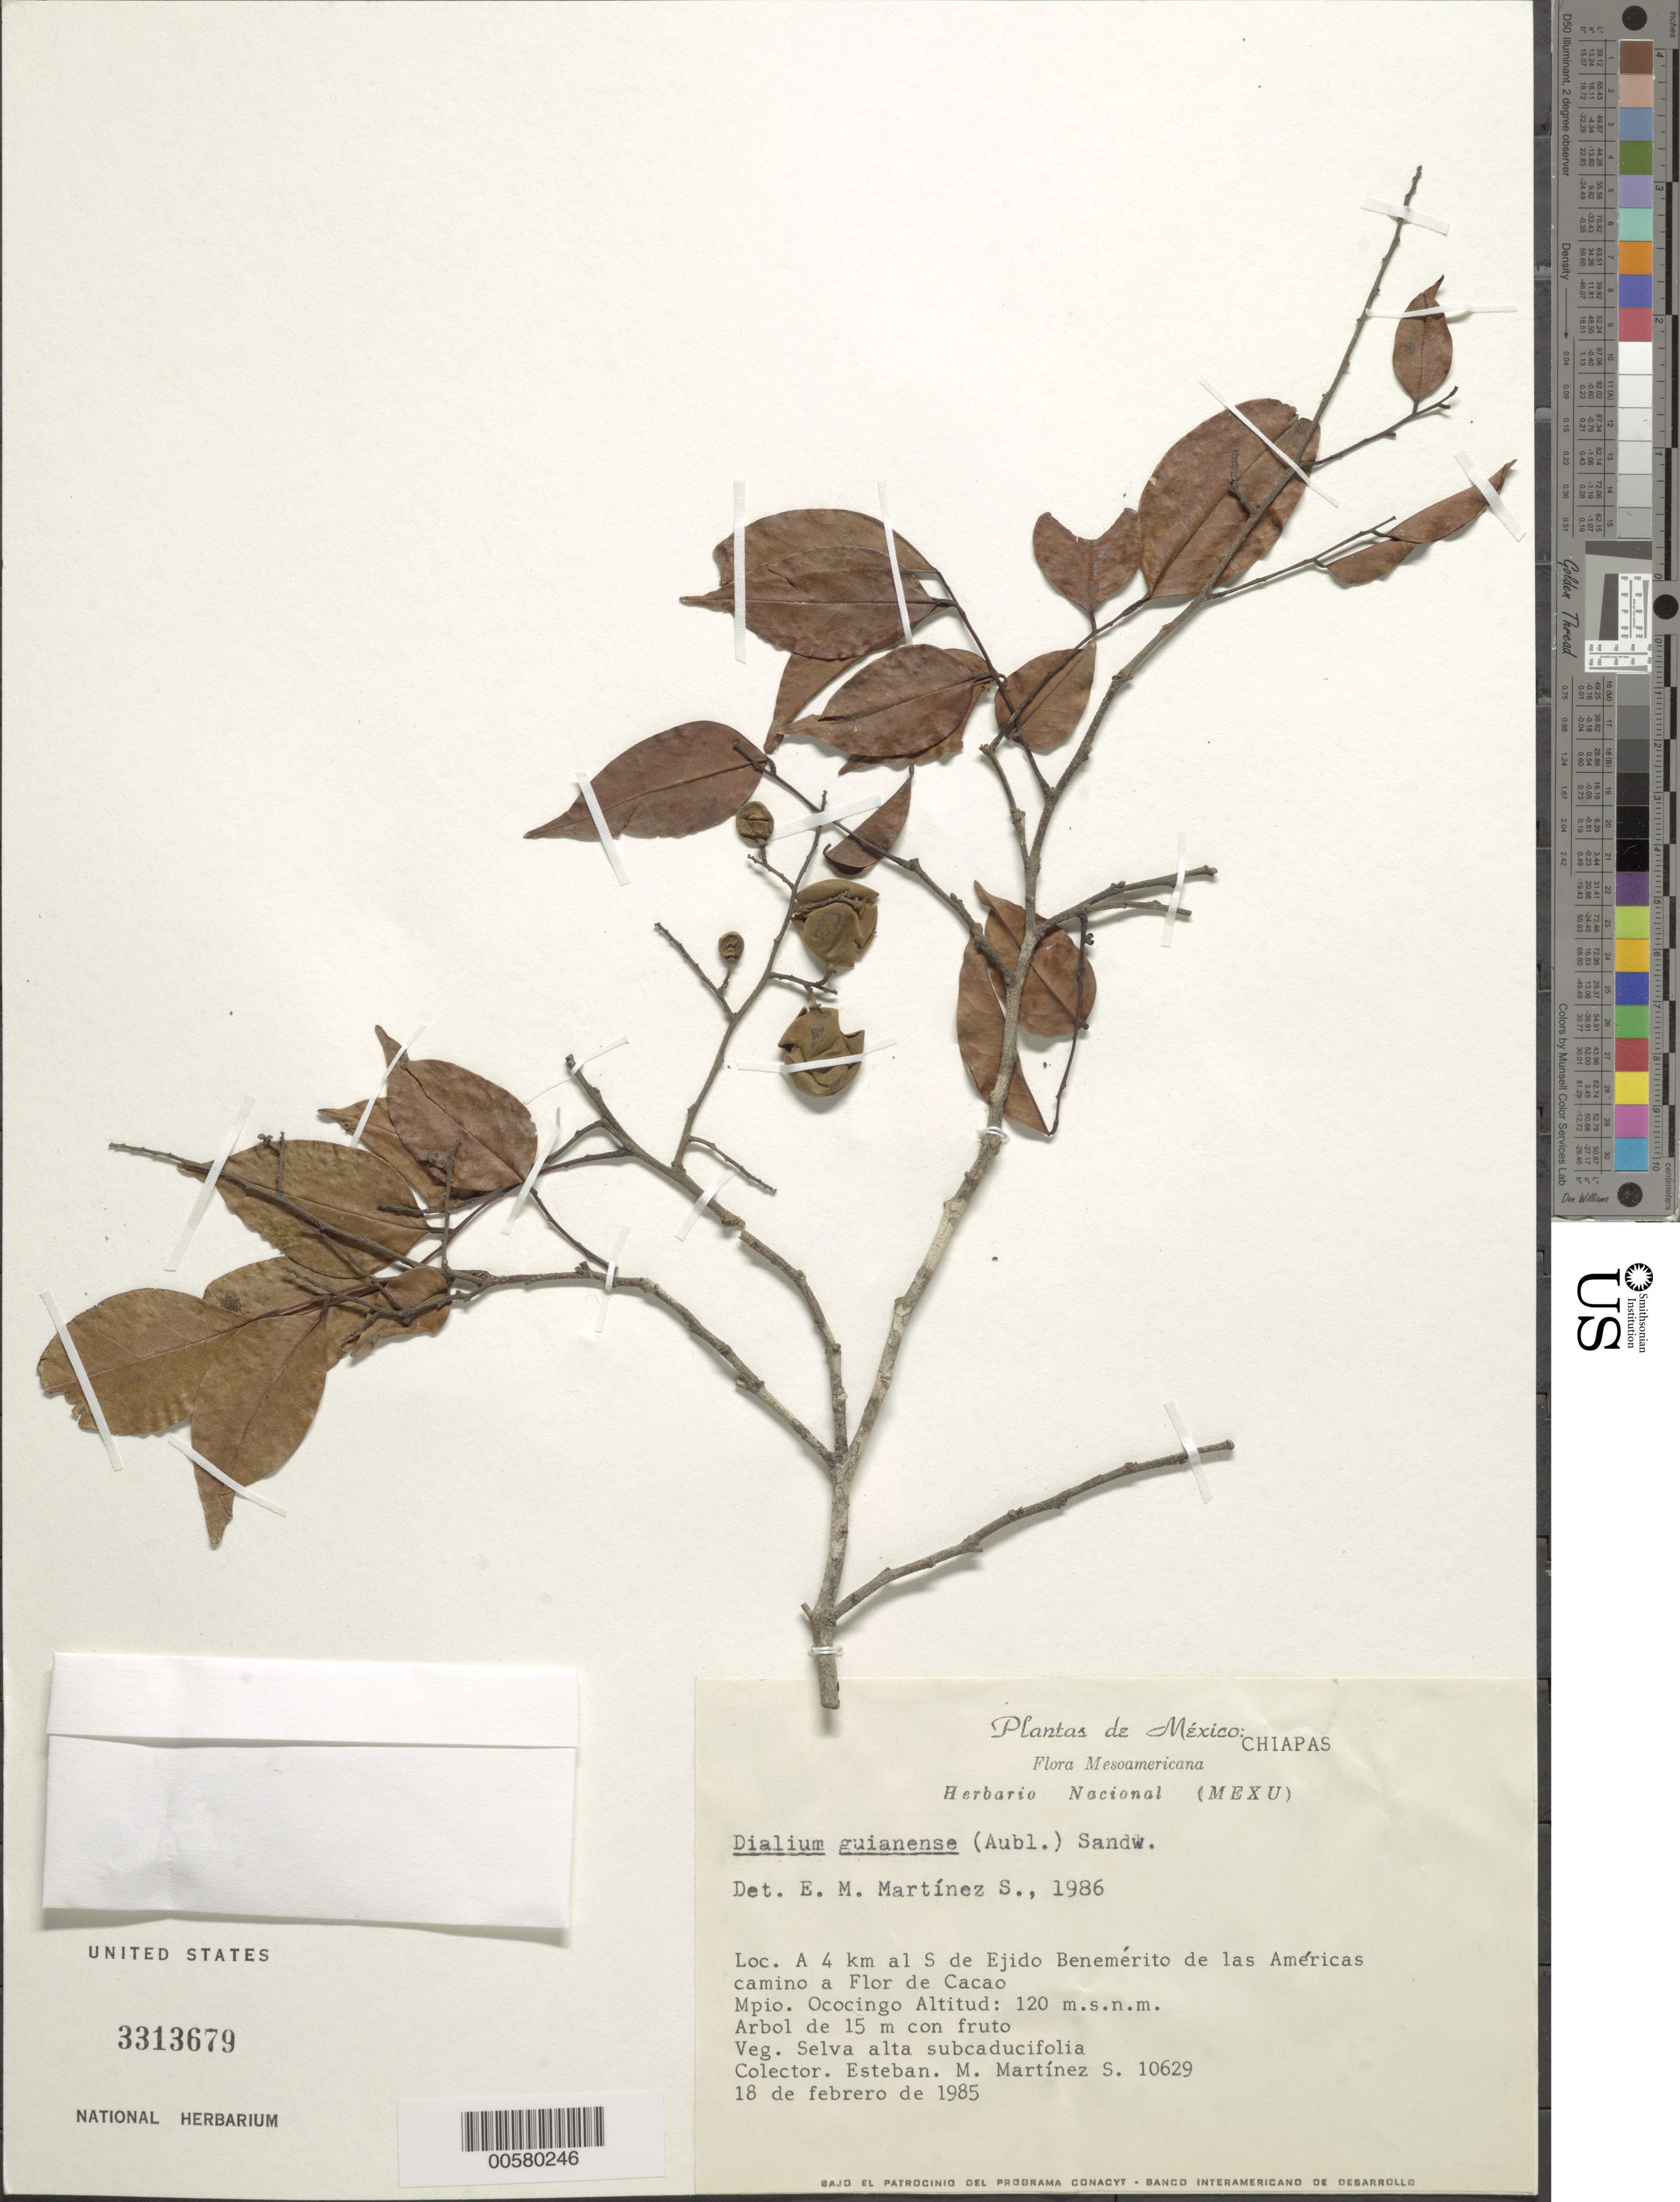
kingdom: Plantae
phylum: Tracheophyta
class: Magnoliopsida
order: Fabales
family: Fabaceae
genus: Dialium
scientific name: Dialium guianense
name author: (Aubl.) Sandwith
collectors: M. Esteban & S. Martinez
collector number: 10629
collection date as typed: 18 Feb 1985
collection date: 1985-02-18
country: Mexico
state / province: Chiapas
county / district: Ococingo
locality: S of Ejido Benemerito de a Las Americas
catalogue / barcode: US 3313679